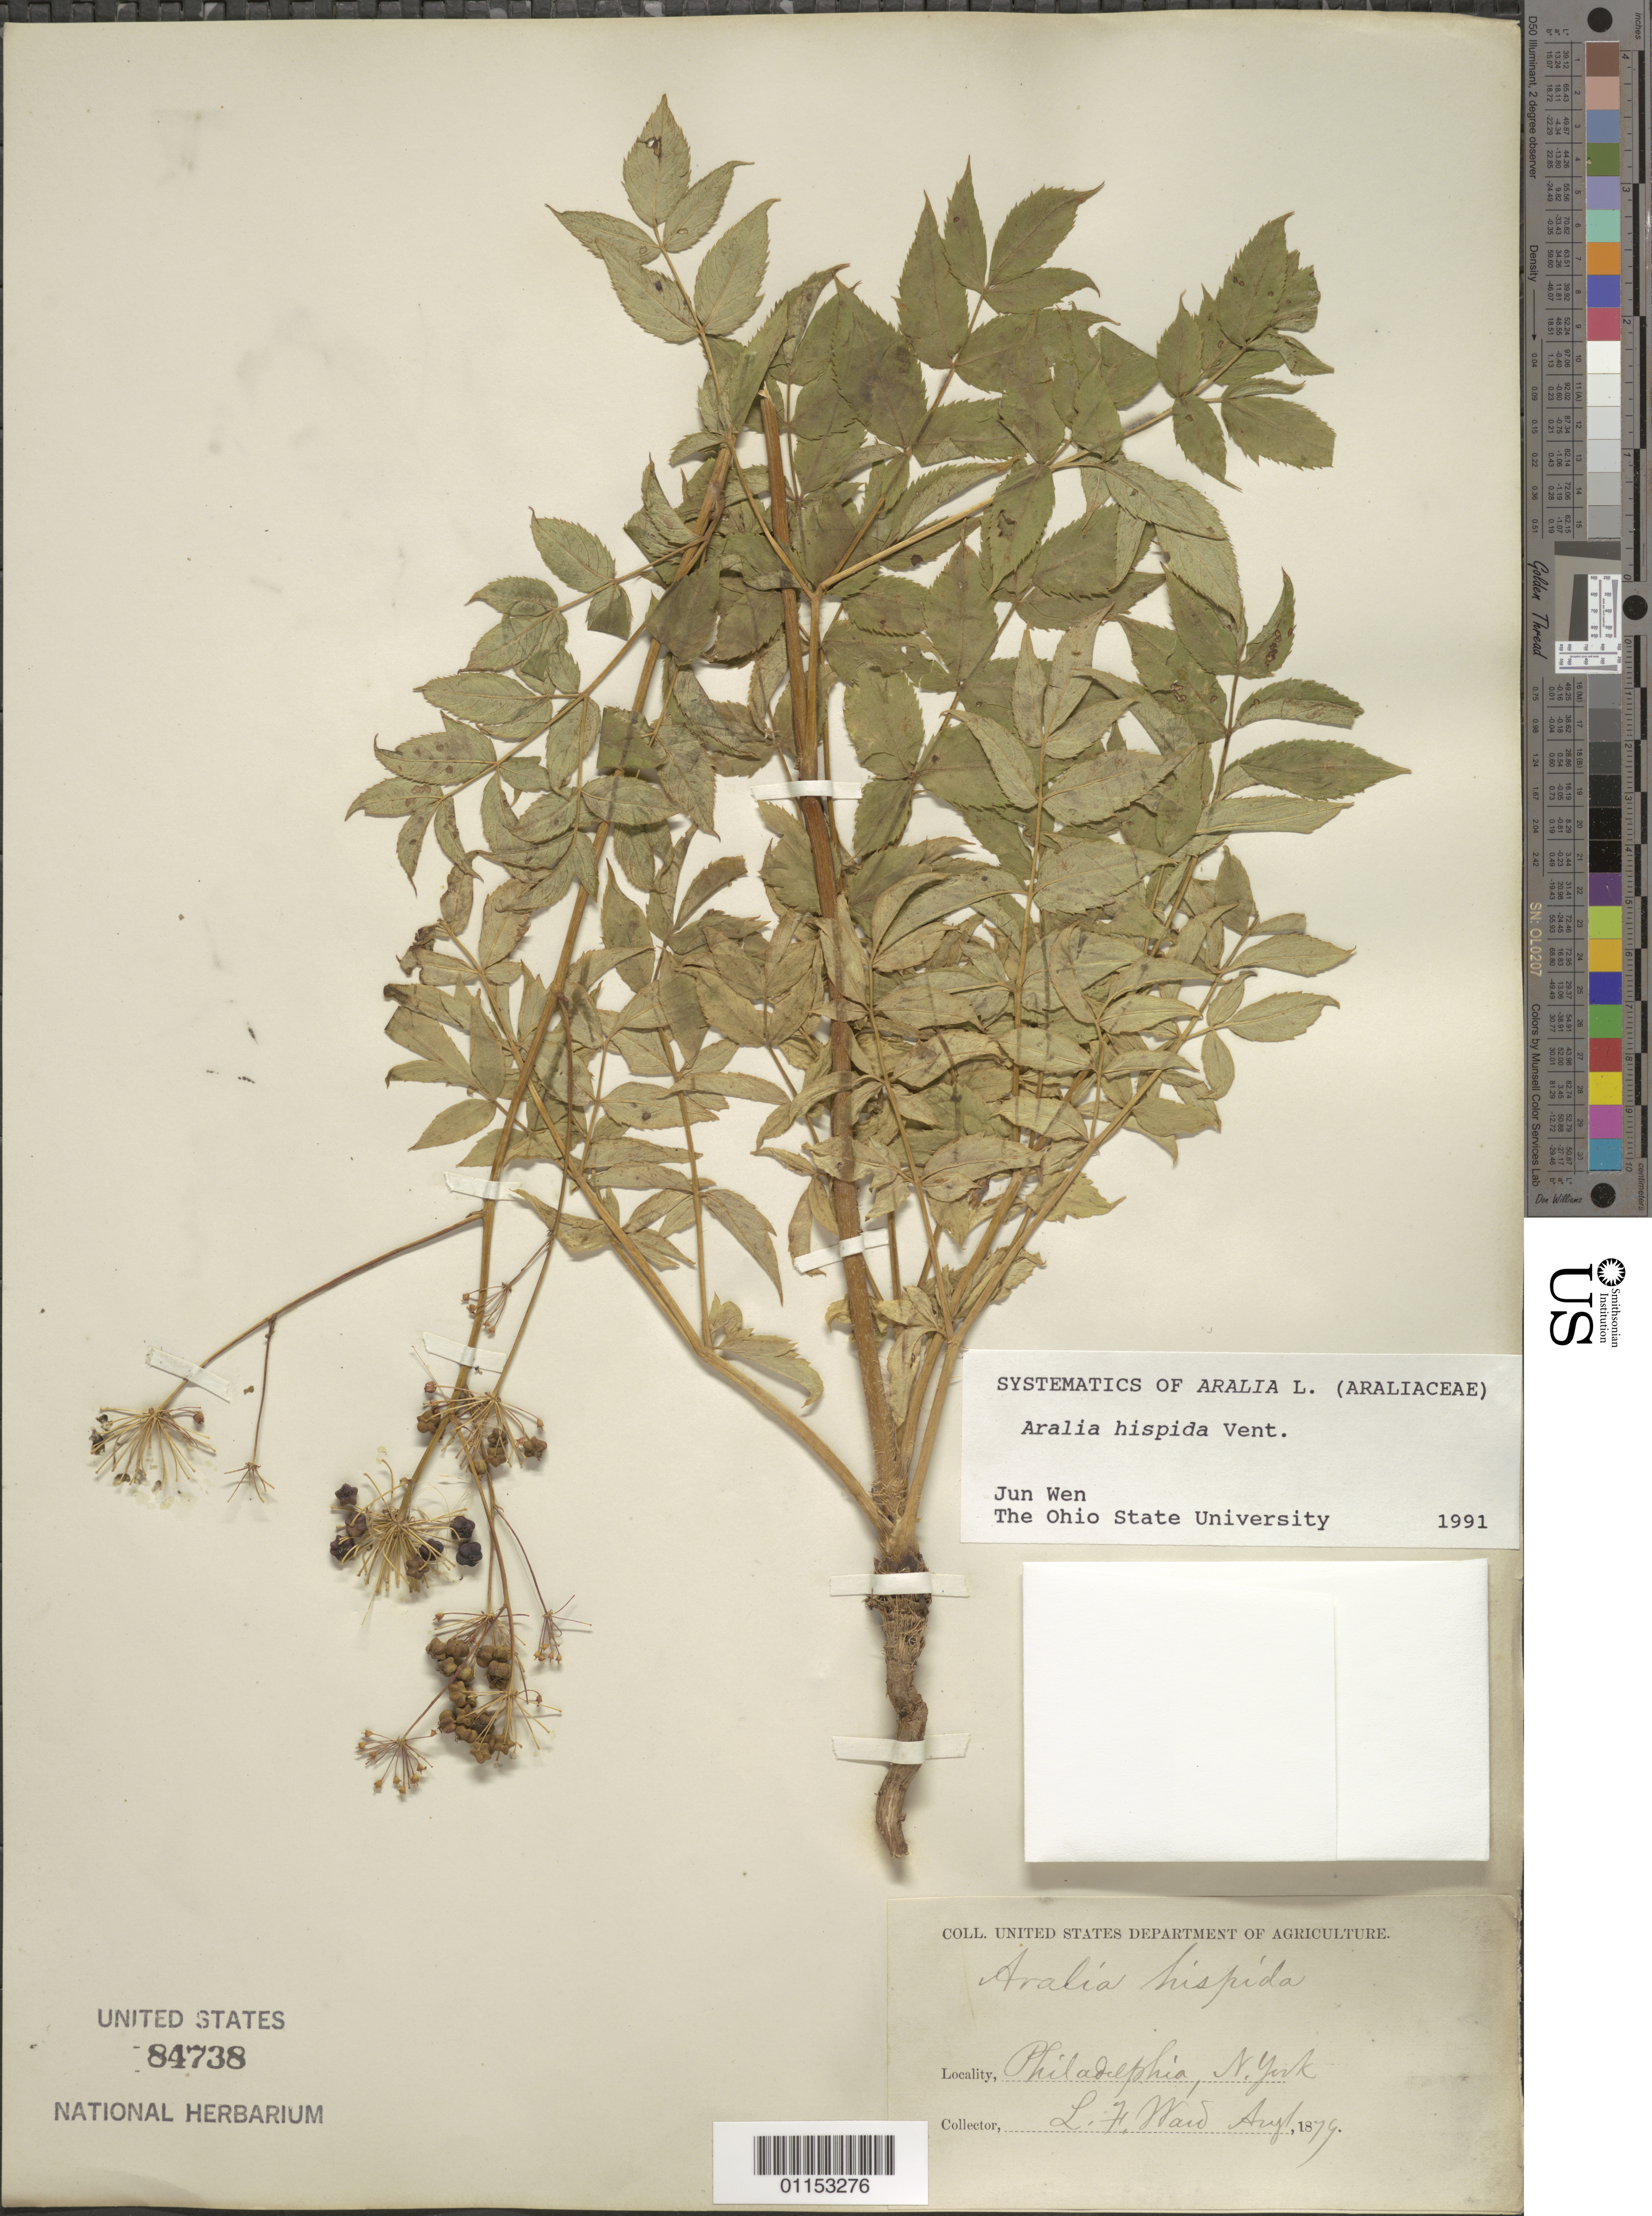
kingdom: Plantae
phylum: Tracheophyta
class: Magnoliopsida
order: Apiales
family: Araliaceae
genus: Aralia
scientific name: Aralia hispida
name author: Vent.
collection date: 1879-08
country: United States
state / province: New York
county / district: Jefferson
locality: Philadelphia.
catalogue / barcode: US 84738